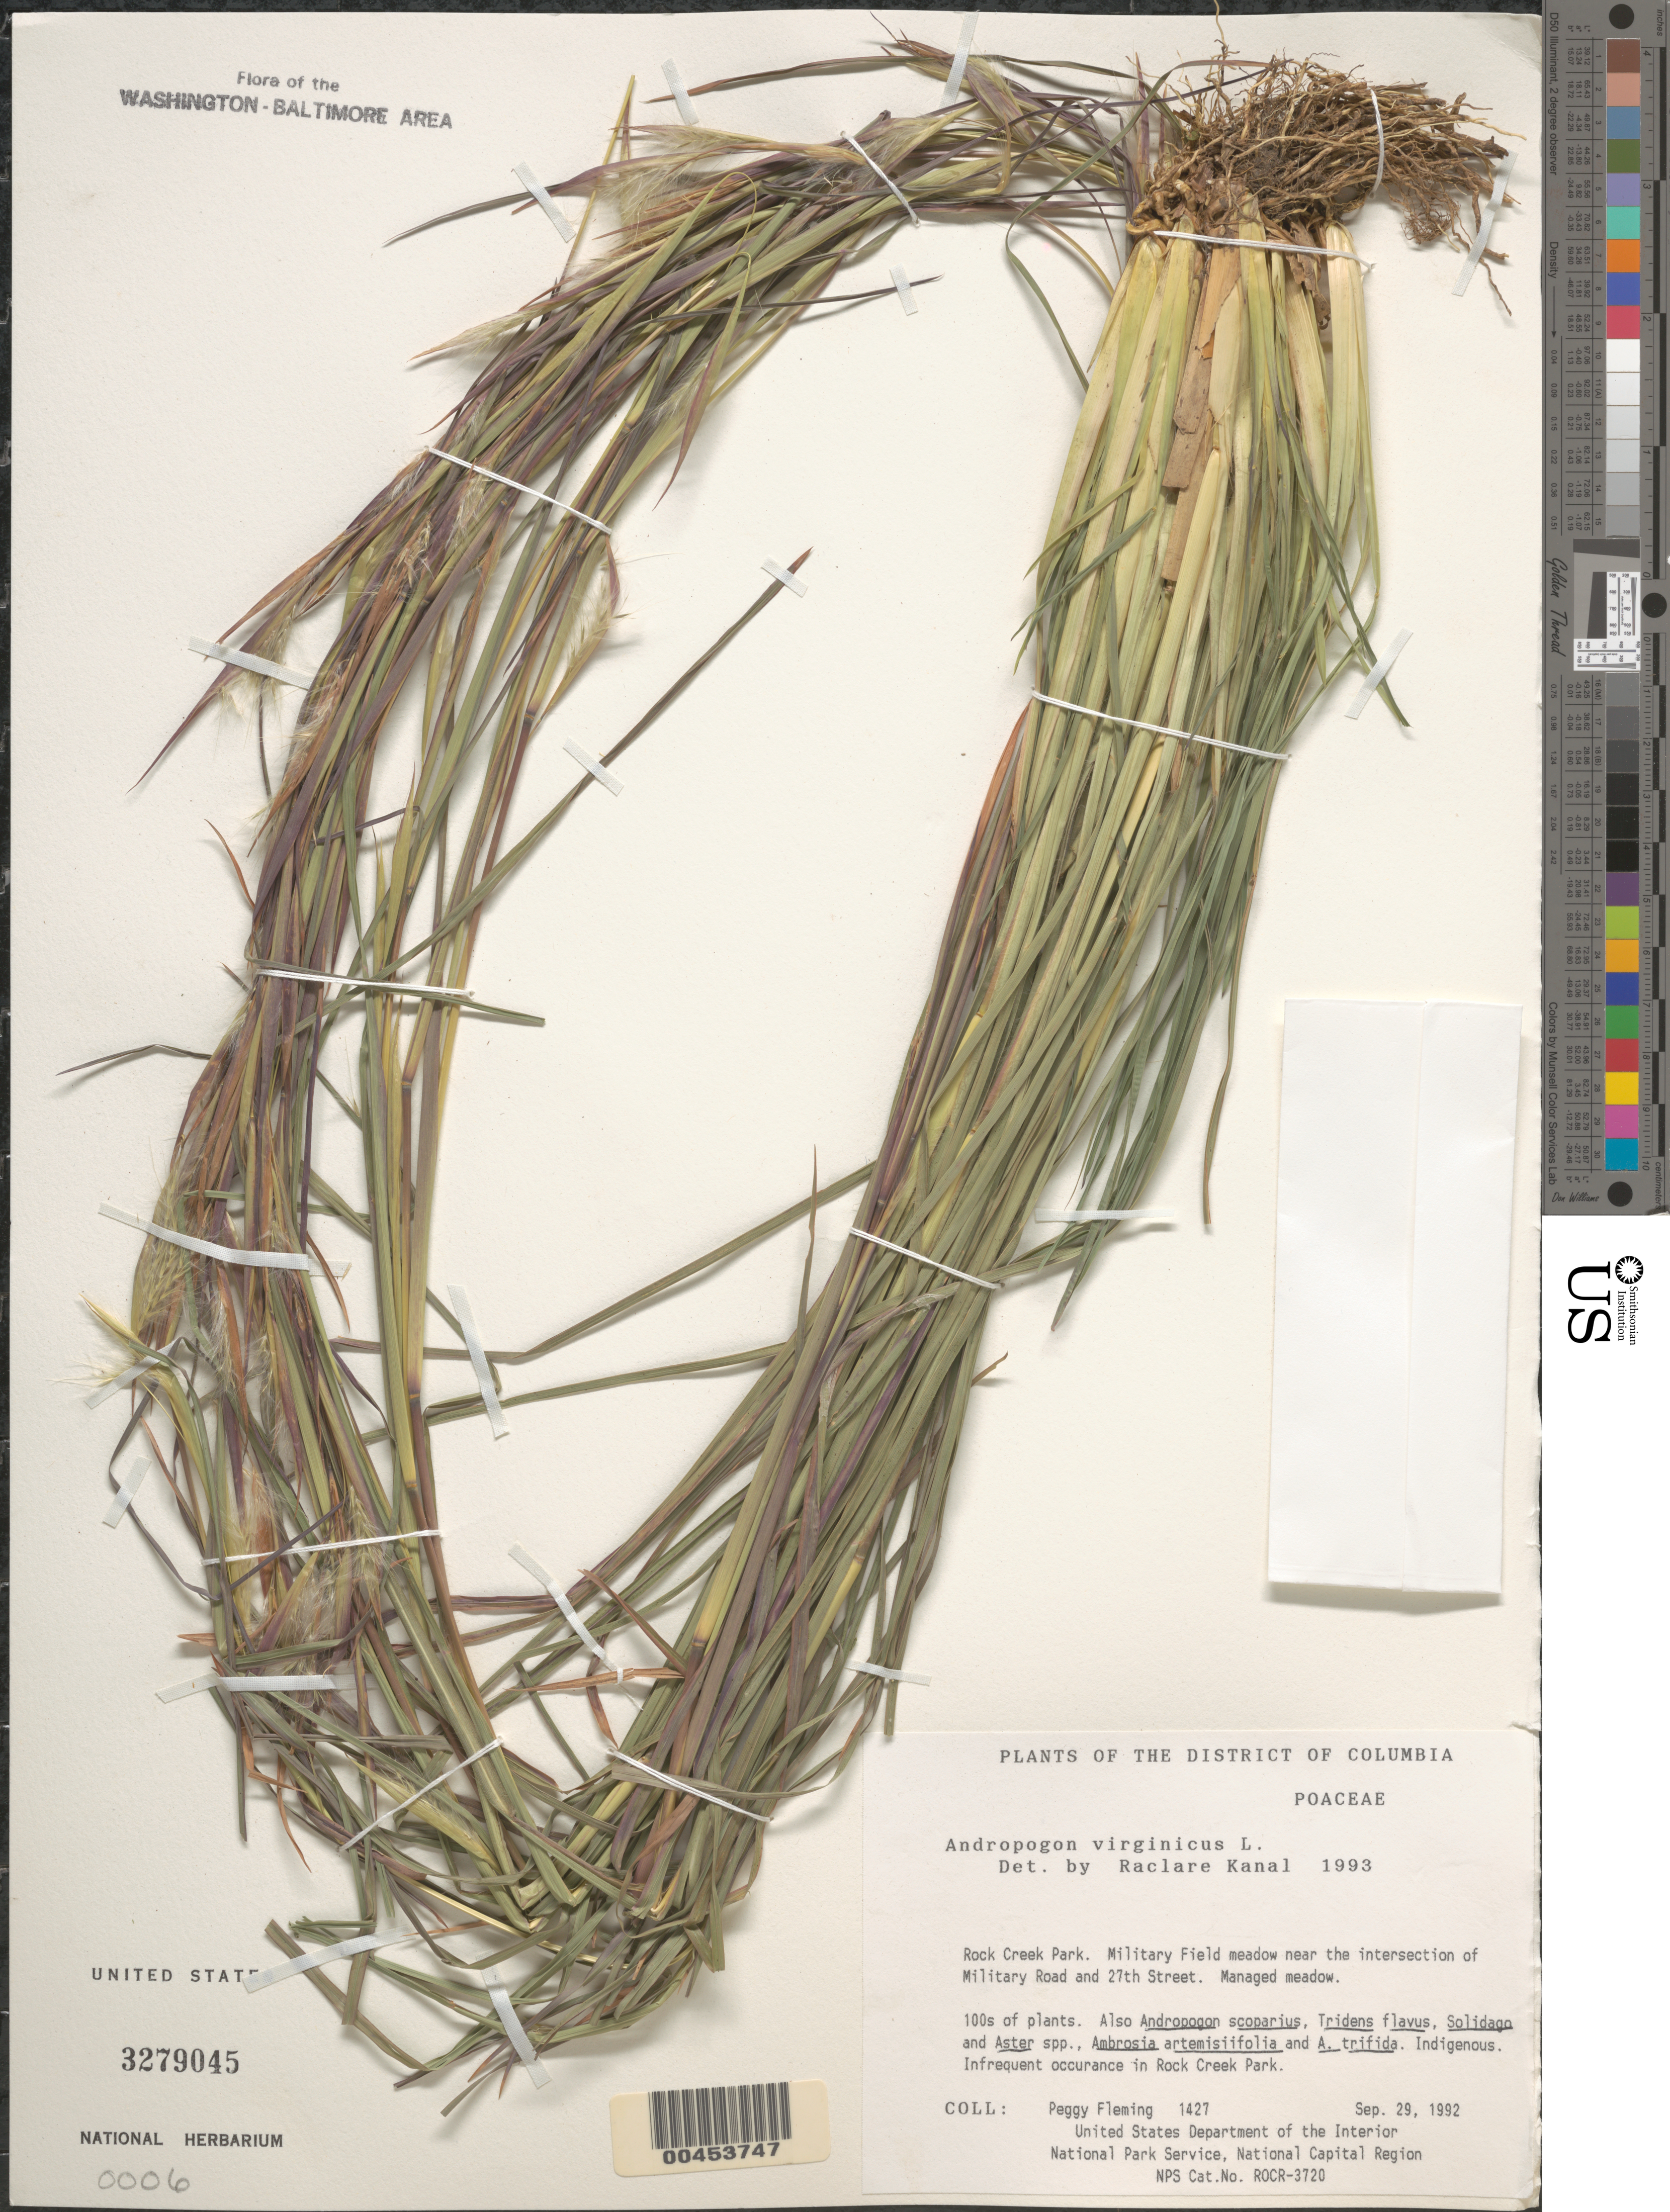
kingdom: Plantae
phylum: Tracheophyta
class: Liliopsida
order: Poales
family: Poaceae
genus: Andropogon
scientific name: Andropogon virginicus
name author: L.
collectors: P. Fleming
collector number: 1427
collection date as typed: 29 Sep 1992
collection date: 1992-09-29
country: United States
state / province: District of Columbia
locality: Rock Creek Park, Military Field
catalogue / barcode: US 3279045